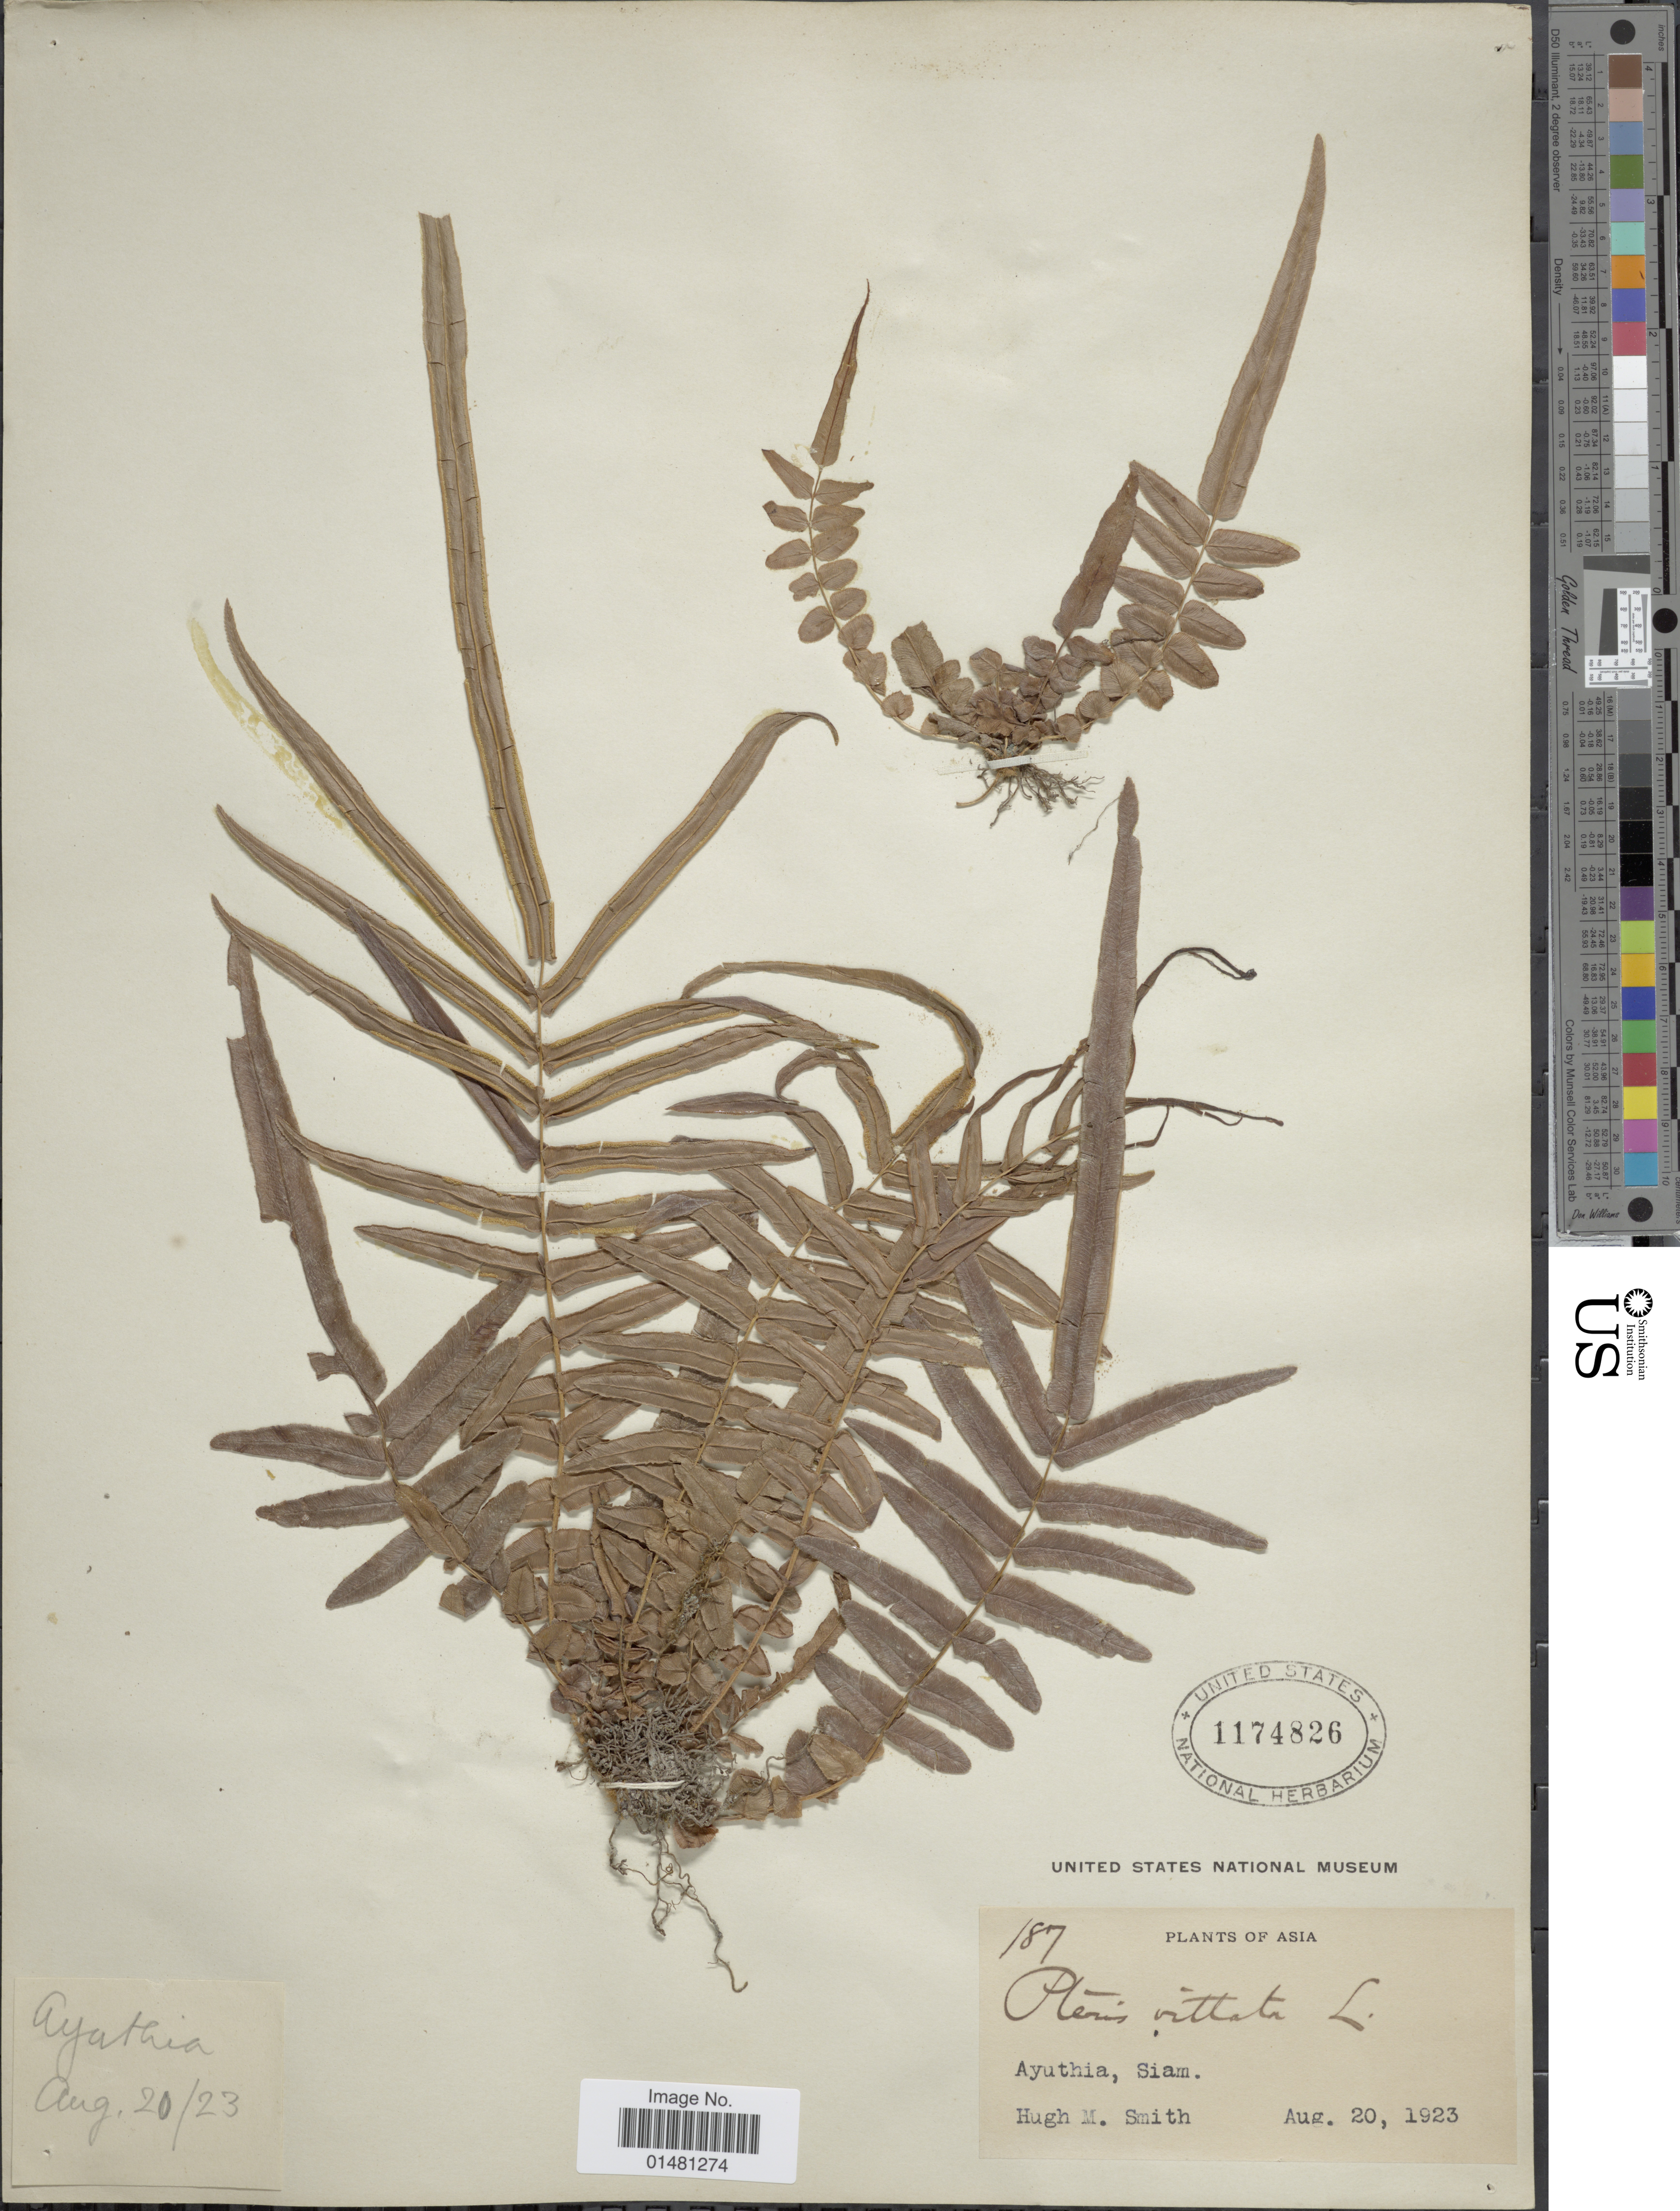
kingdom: Plantae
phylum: Tracheophyta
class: Polypodiopsida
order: Polypodiales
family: Pteridaceae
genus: Pteris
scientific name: Pteris vittata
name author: L.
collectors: H. M. Smith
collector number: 187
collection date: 1923-08-20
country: Thailand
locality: Asia, Ayuthia, Siam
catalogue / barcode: US 1174826